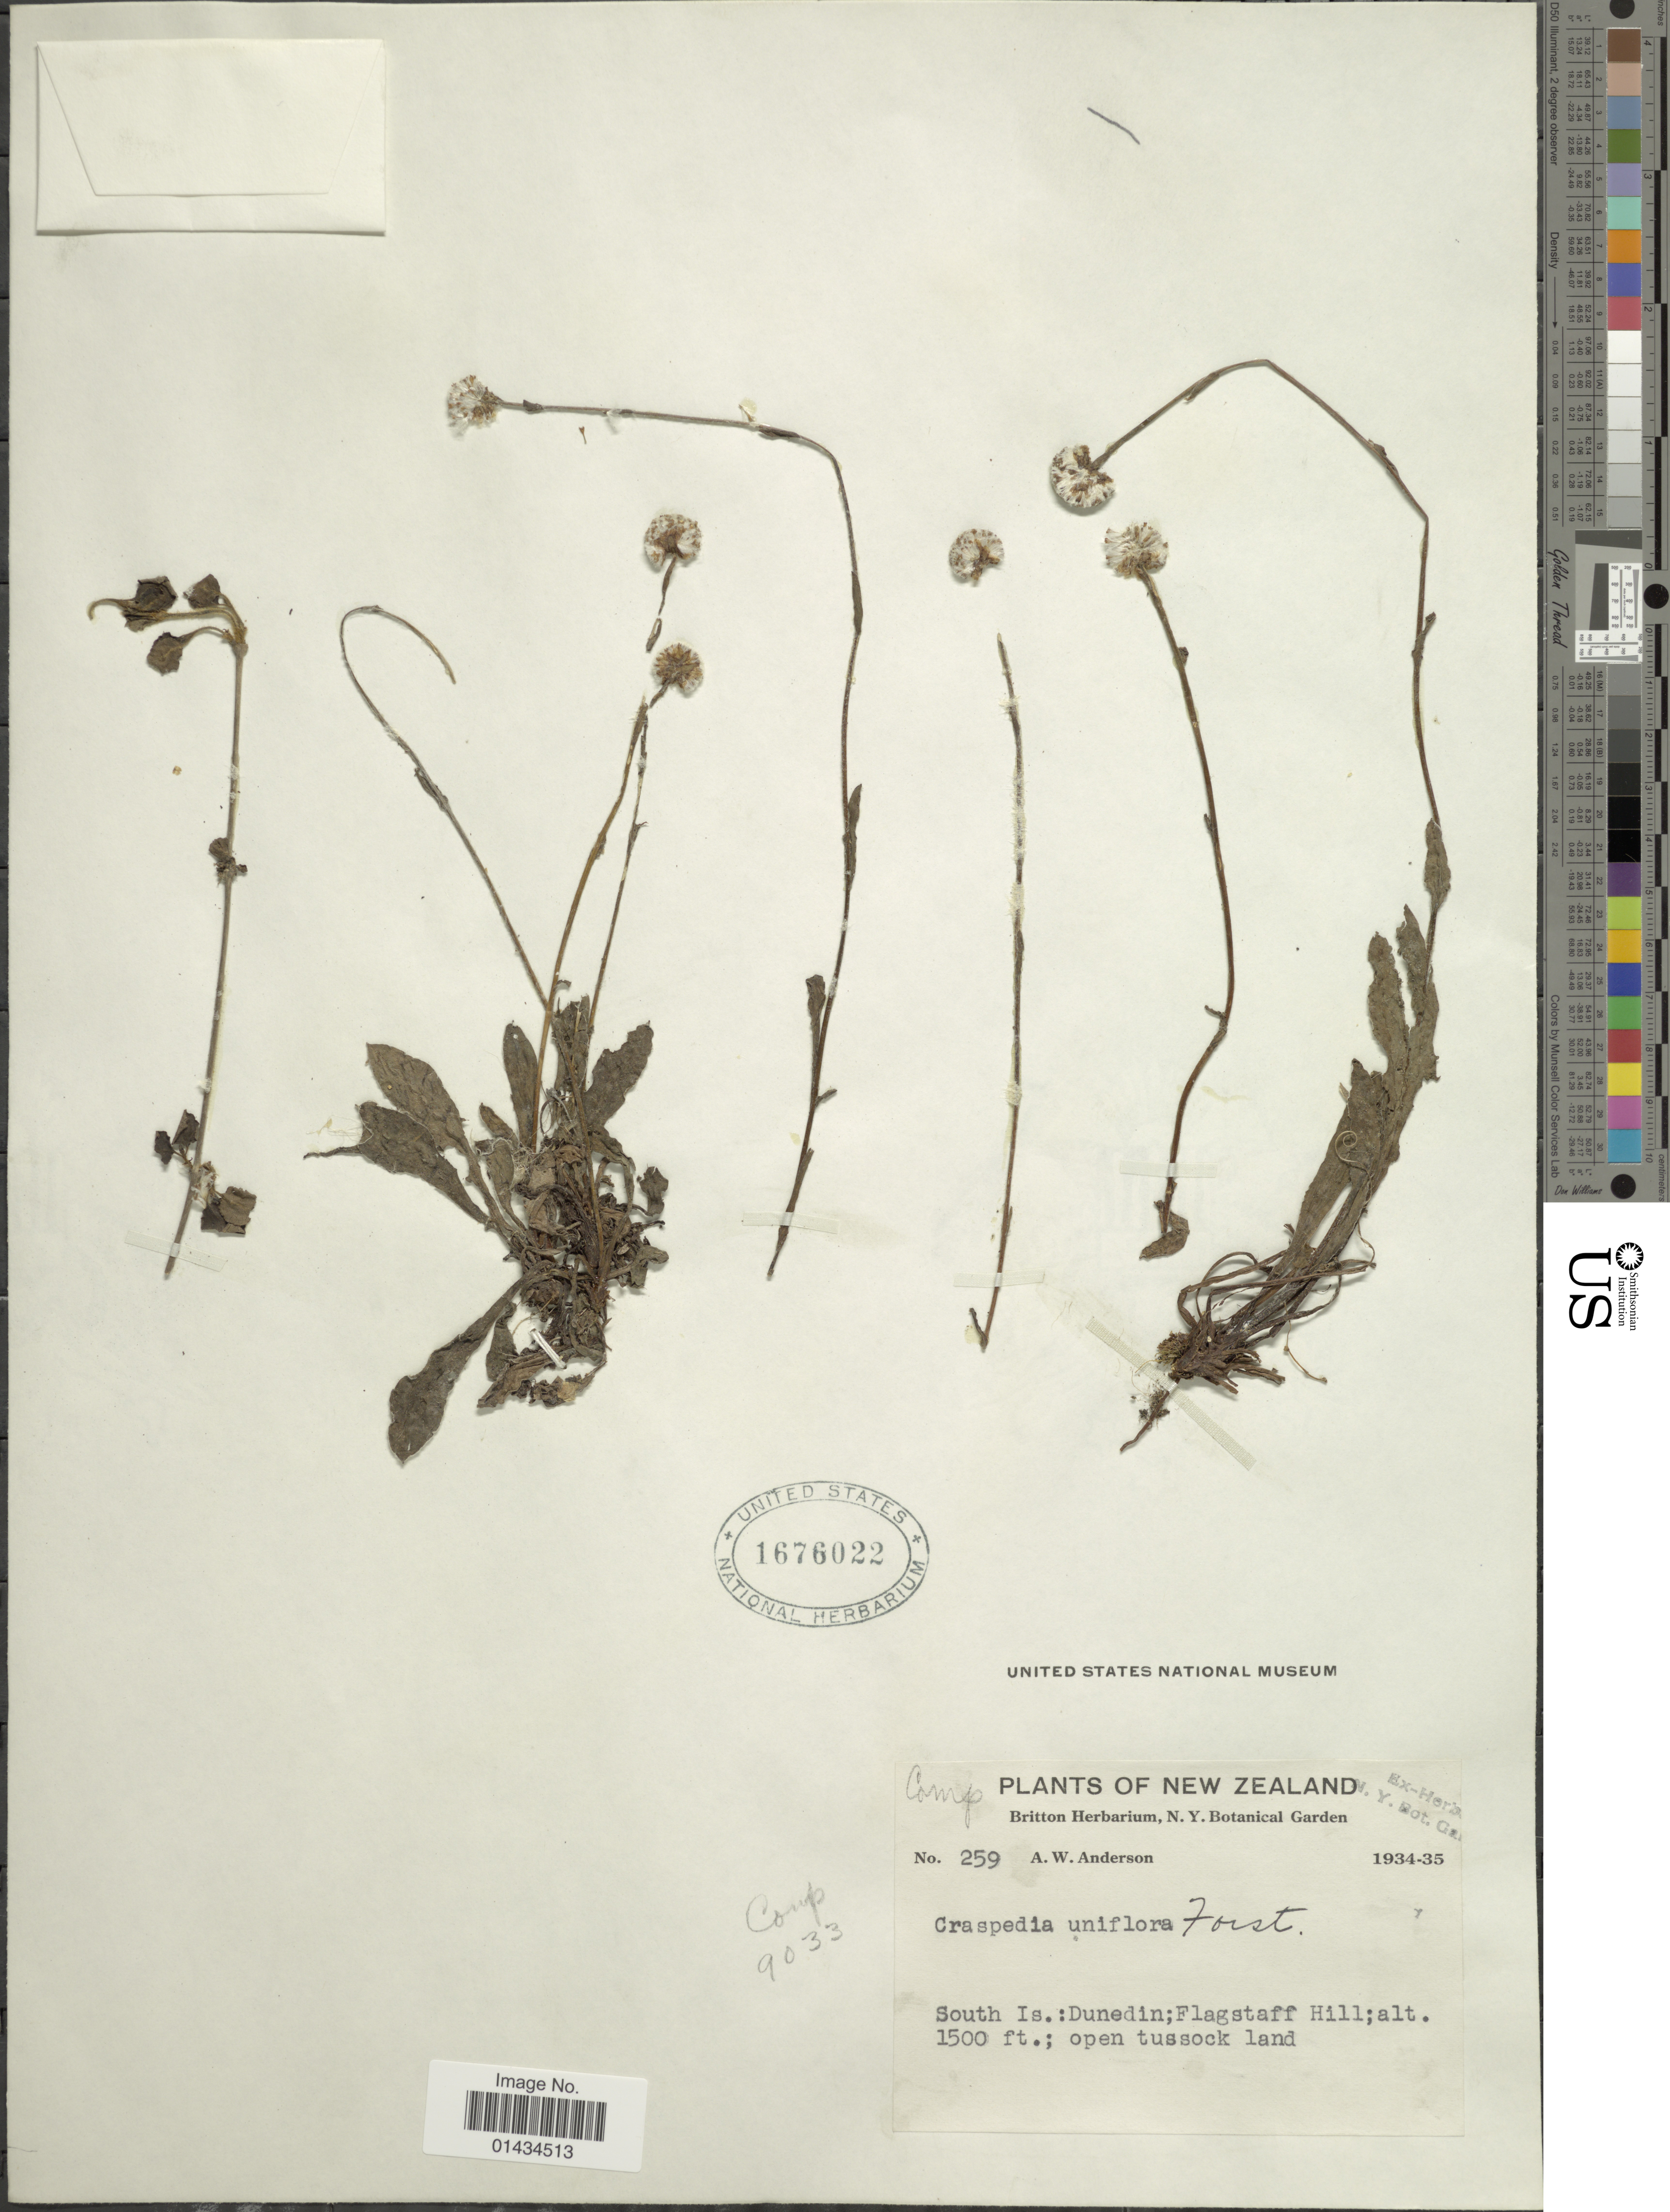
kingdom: Plantae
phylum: Tracheophyta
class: Magnoliopsida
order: Asterales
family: Asteraceae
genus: Craspedia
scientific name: Craspedia uniflora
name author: G. Forst.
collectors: A. W. Anderson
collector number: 259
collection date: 1934/1935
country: New Zealand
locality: South Is.: Dunedin; Flagstaff Hill; open tussock land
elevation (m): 457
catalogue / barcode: US 1676022